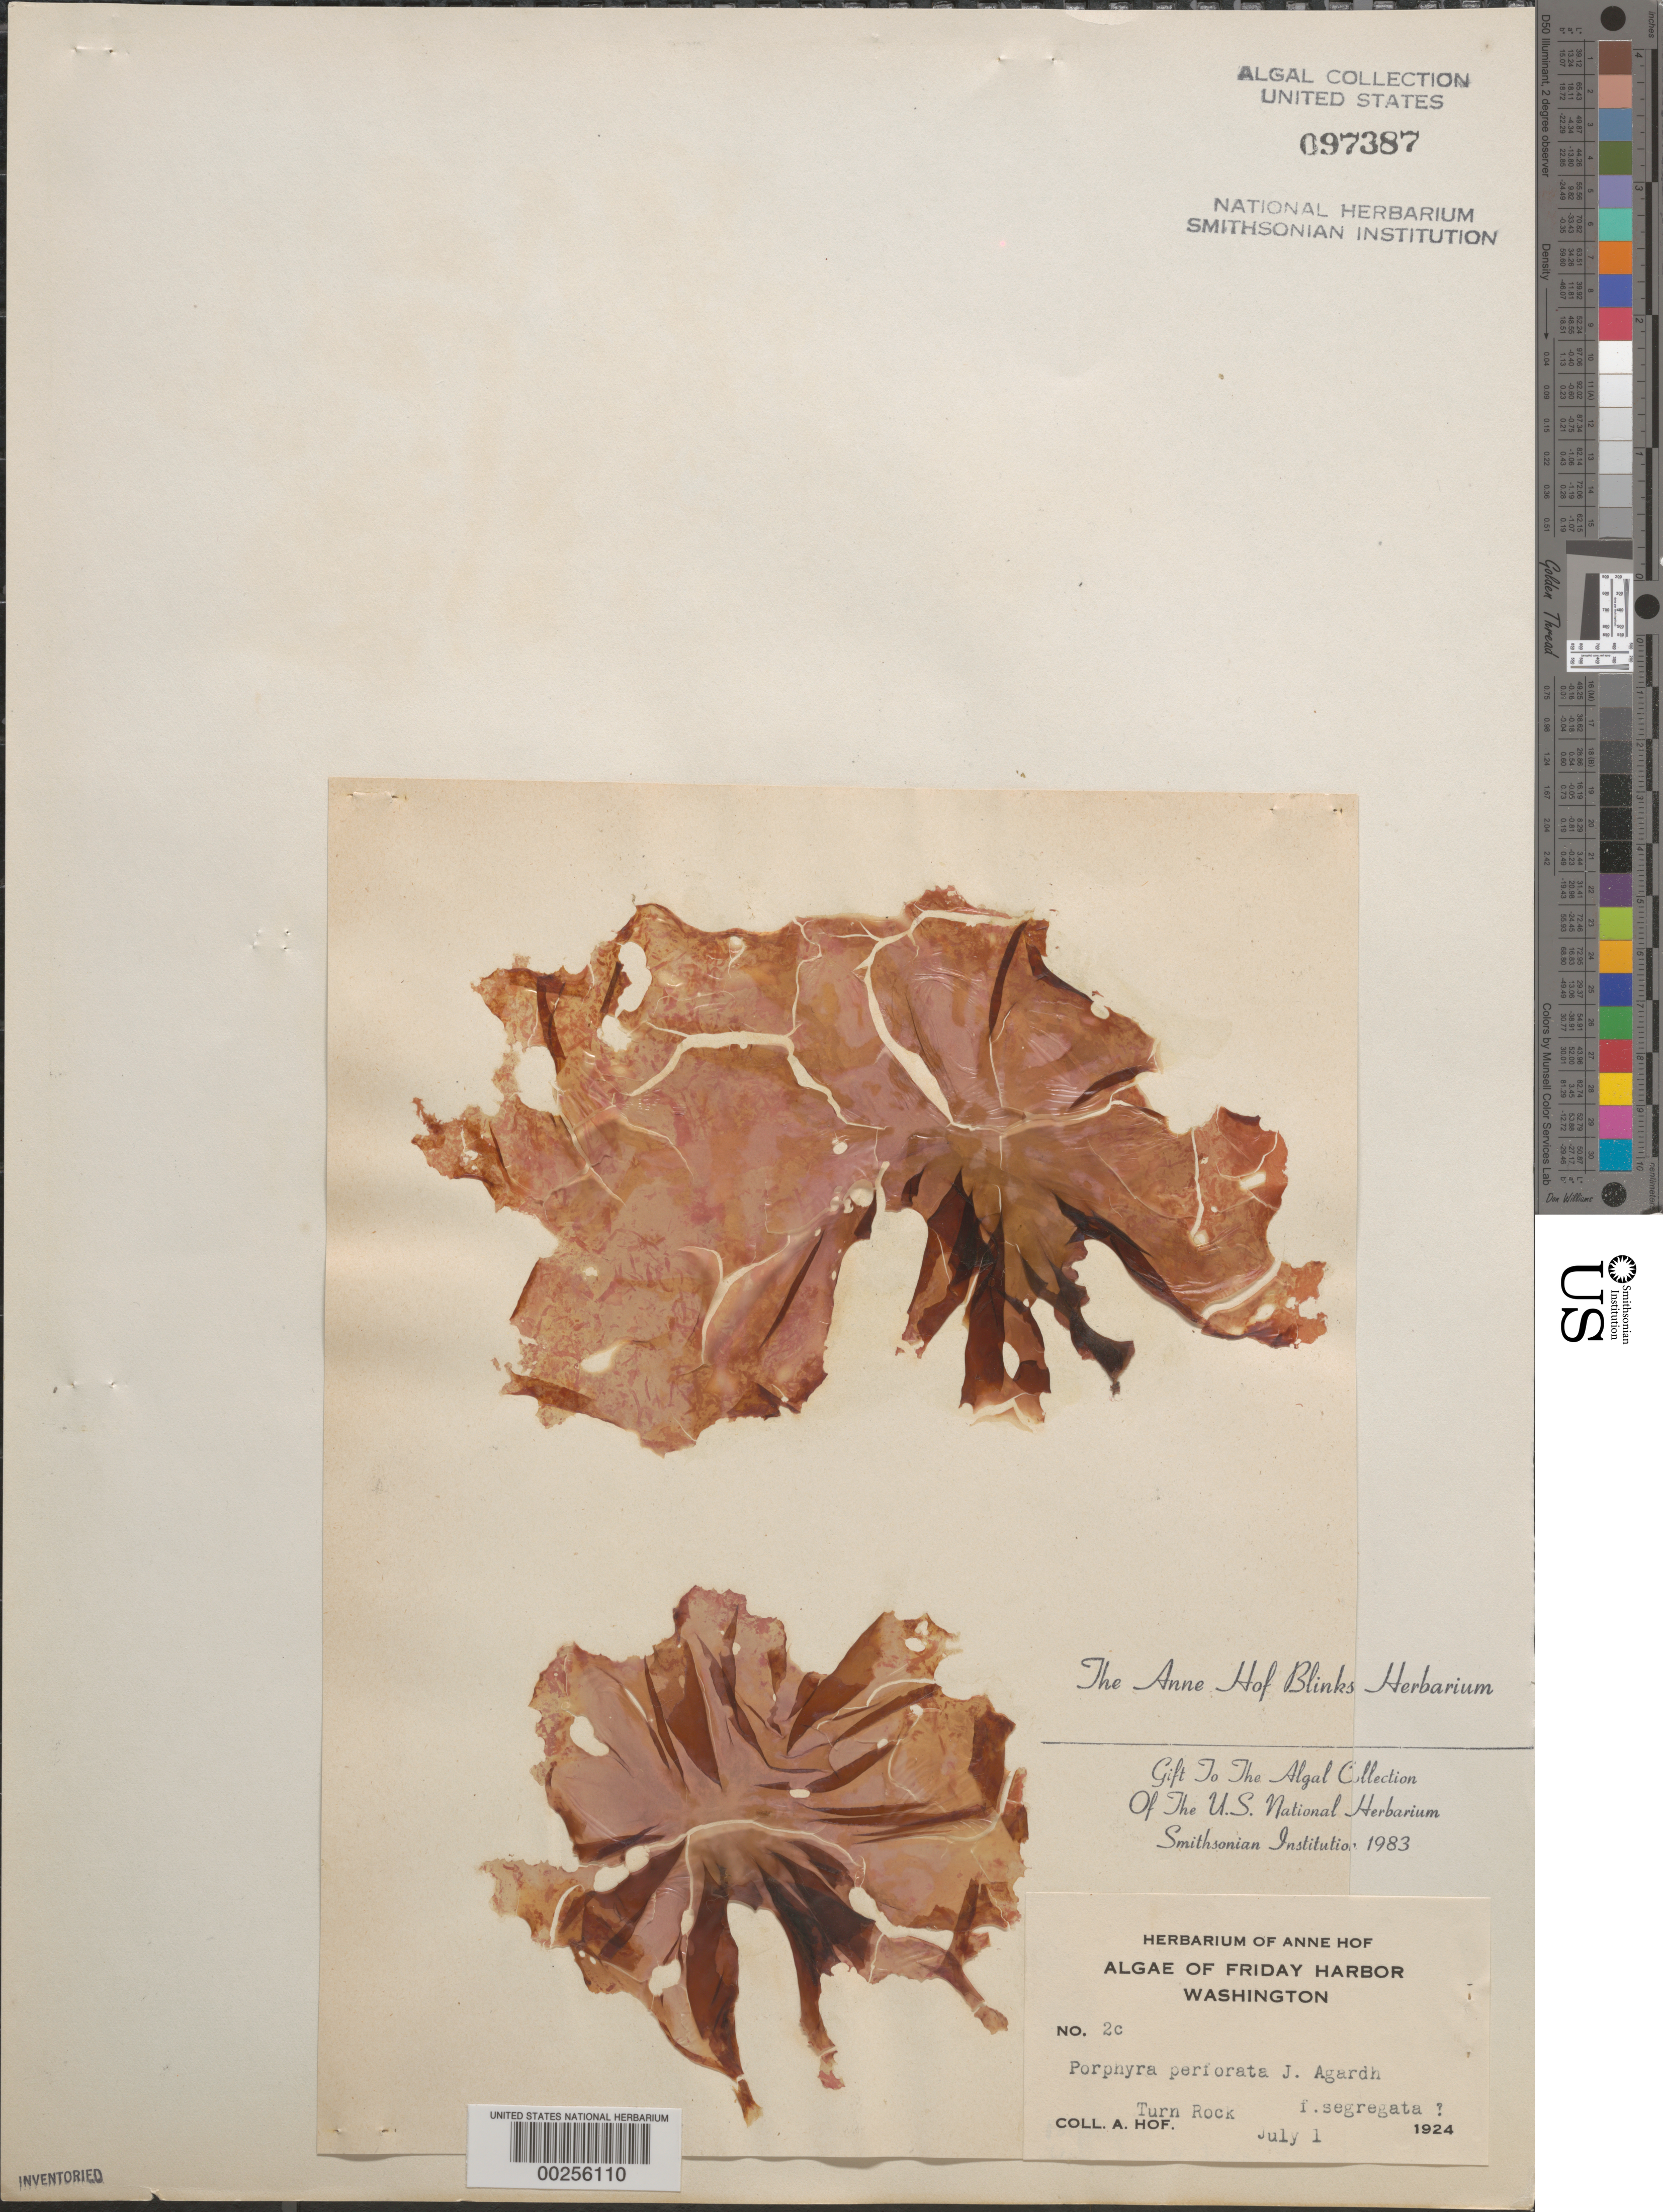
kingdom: Plantae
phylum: Rhodophyta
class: Bangiophyceae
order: Bangiales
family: Bangiaceae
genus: Pyropia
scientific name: Pyropia perforata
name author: (J. Agardh) S.C. Lindstrom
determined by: Algae name updating Project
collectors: A. Blinks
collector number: AHB 2c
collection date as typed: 01 Jul 1924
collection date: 1924-07-01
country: United States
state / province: Washington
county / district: San Juan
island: San Juan Island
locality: Friday Harbor, Turn Rock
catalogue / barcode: US 97387